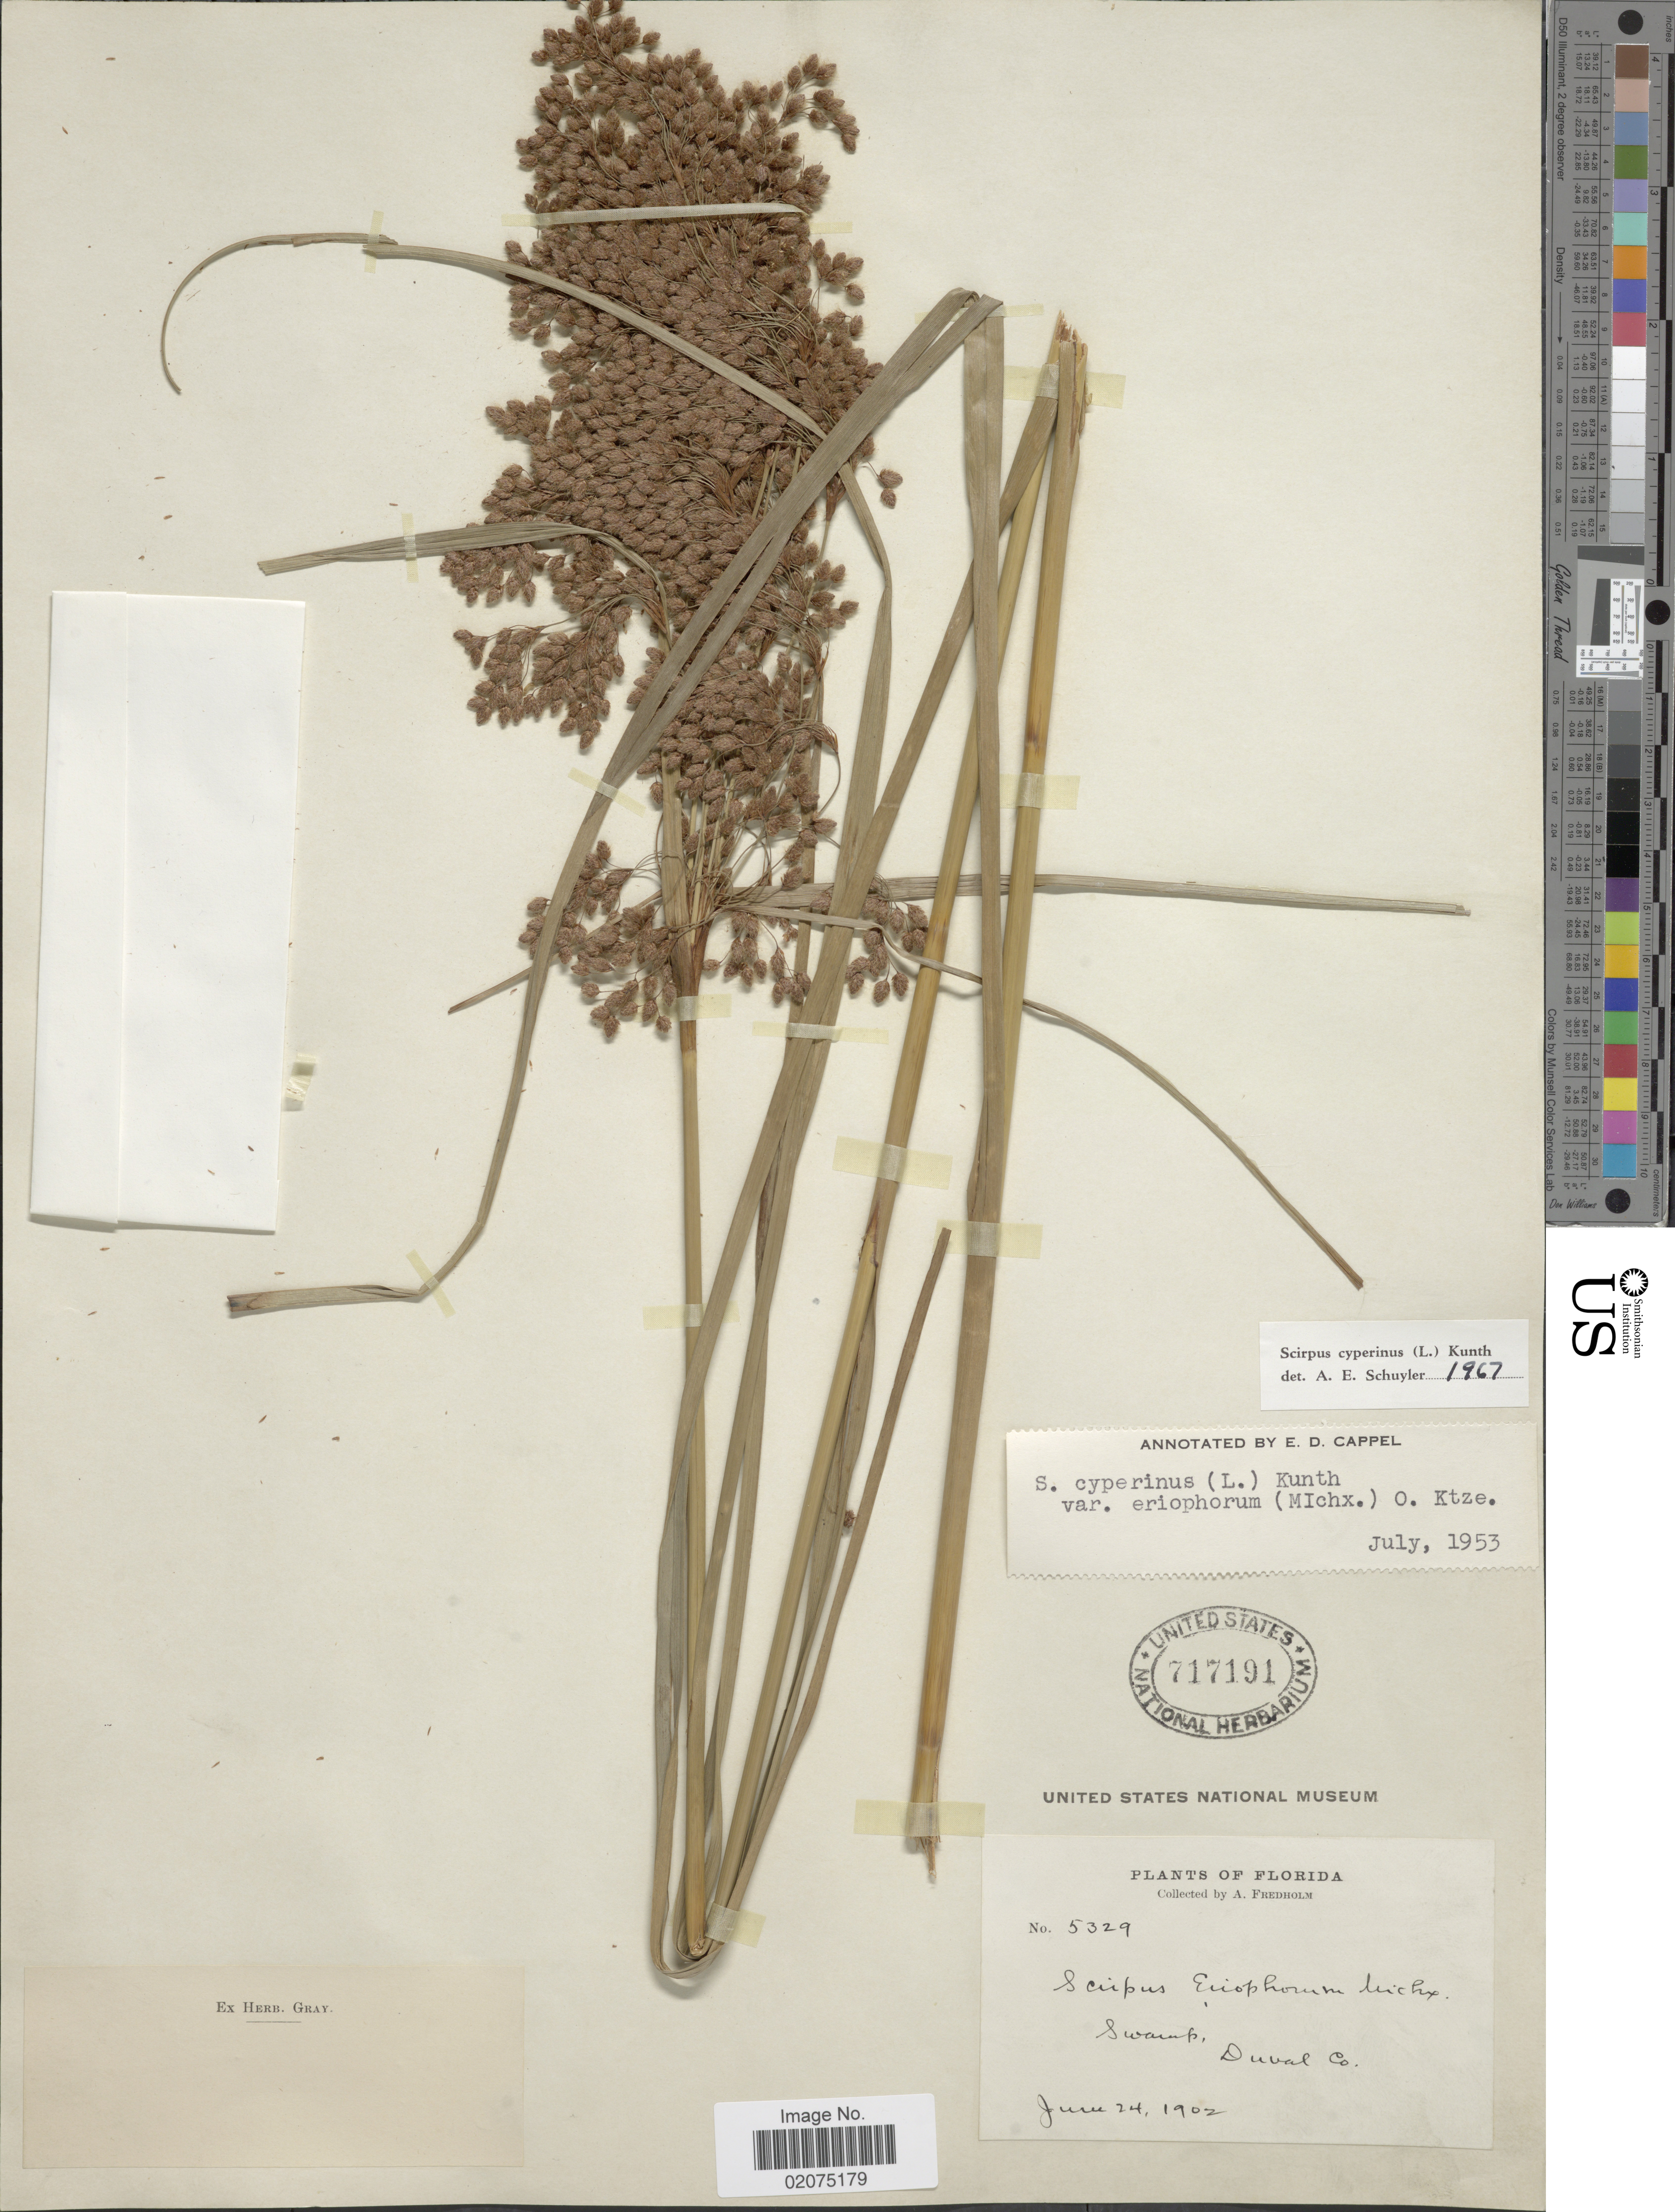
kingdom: Plantae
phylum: Tracheophyta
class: Liliopsida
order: Poales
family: Cyperaceae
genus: Scirpus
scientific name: Scirpus cyperinus (L.) Kunth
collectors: A. Fredholm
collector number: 5329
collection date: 1902-06-24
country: United States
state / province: Florida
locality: Duval Co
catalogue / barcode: US 717191